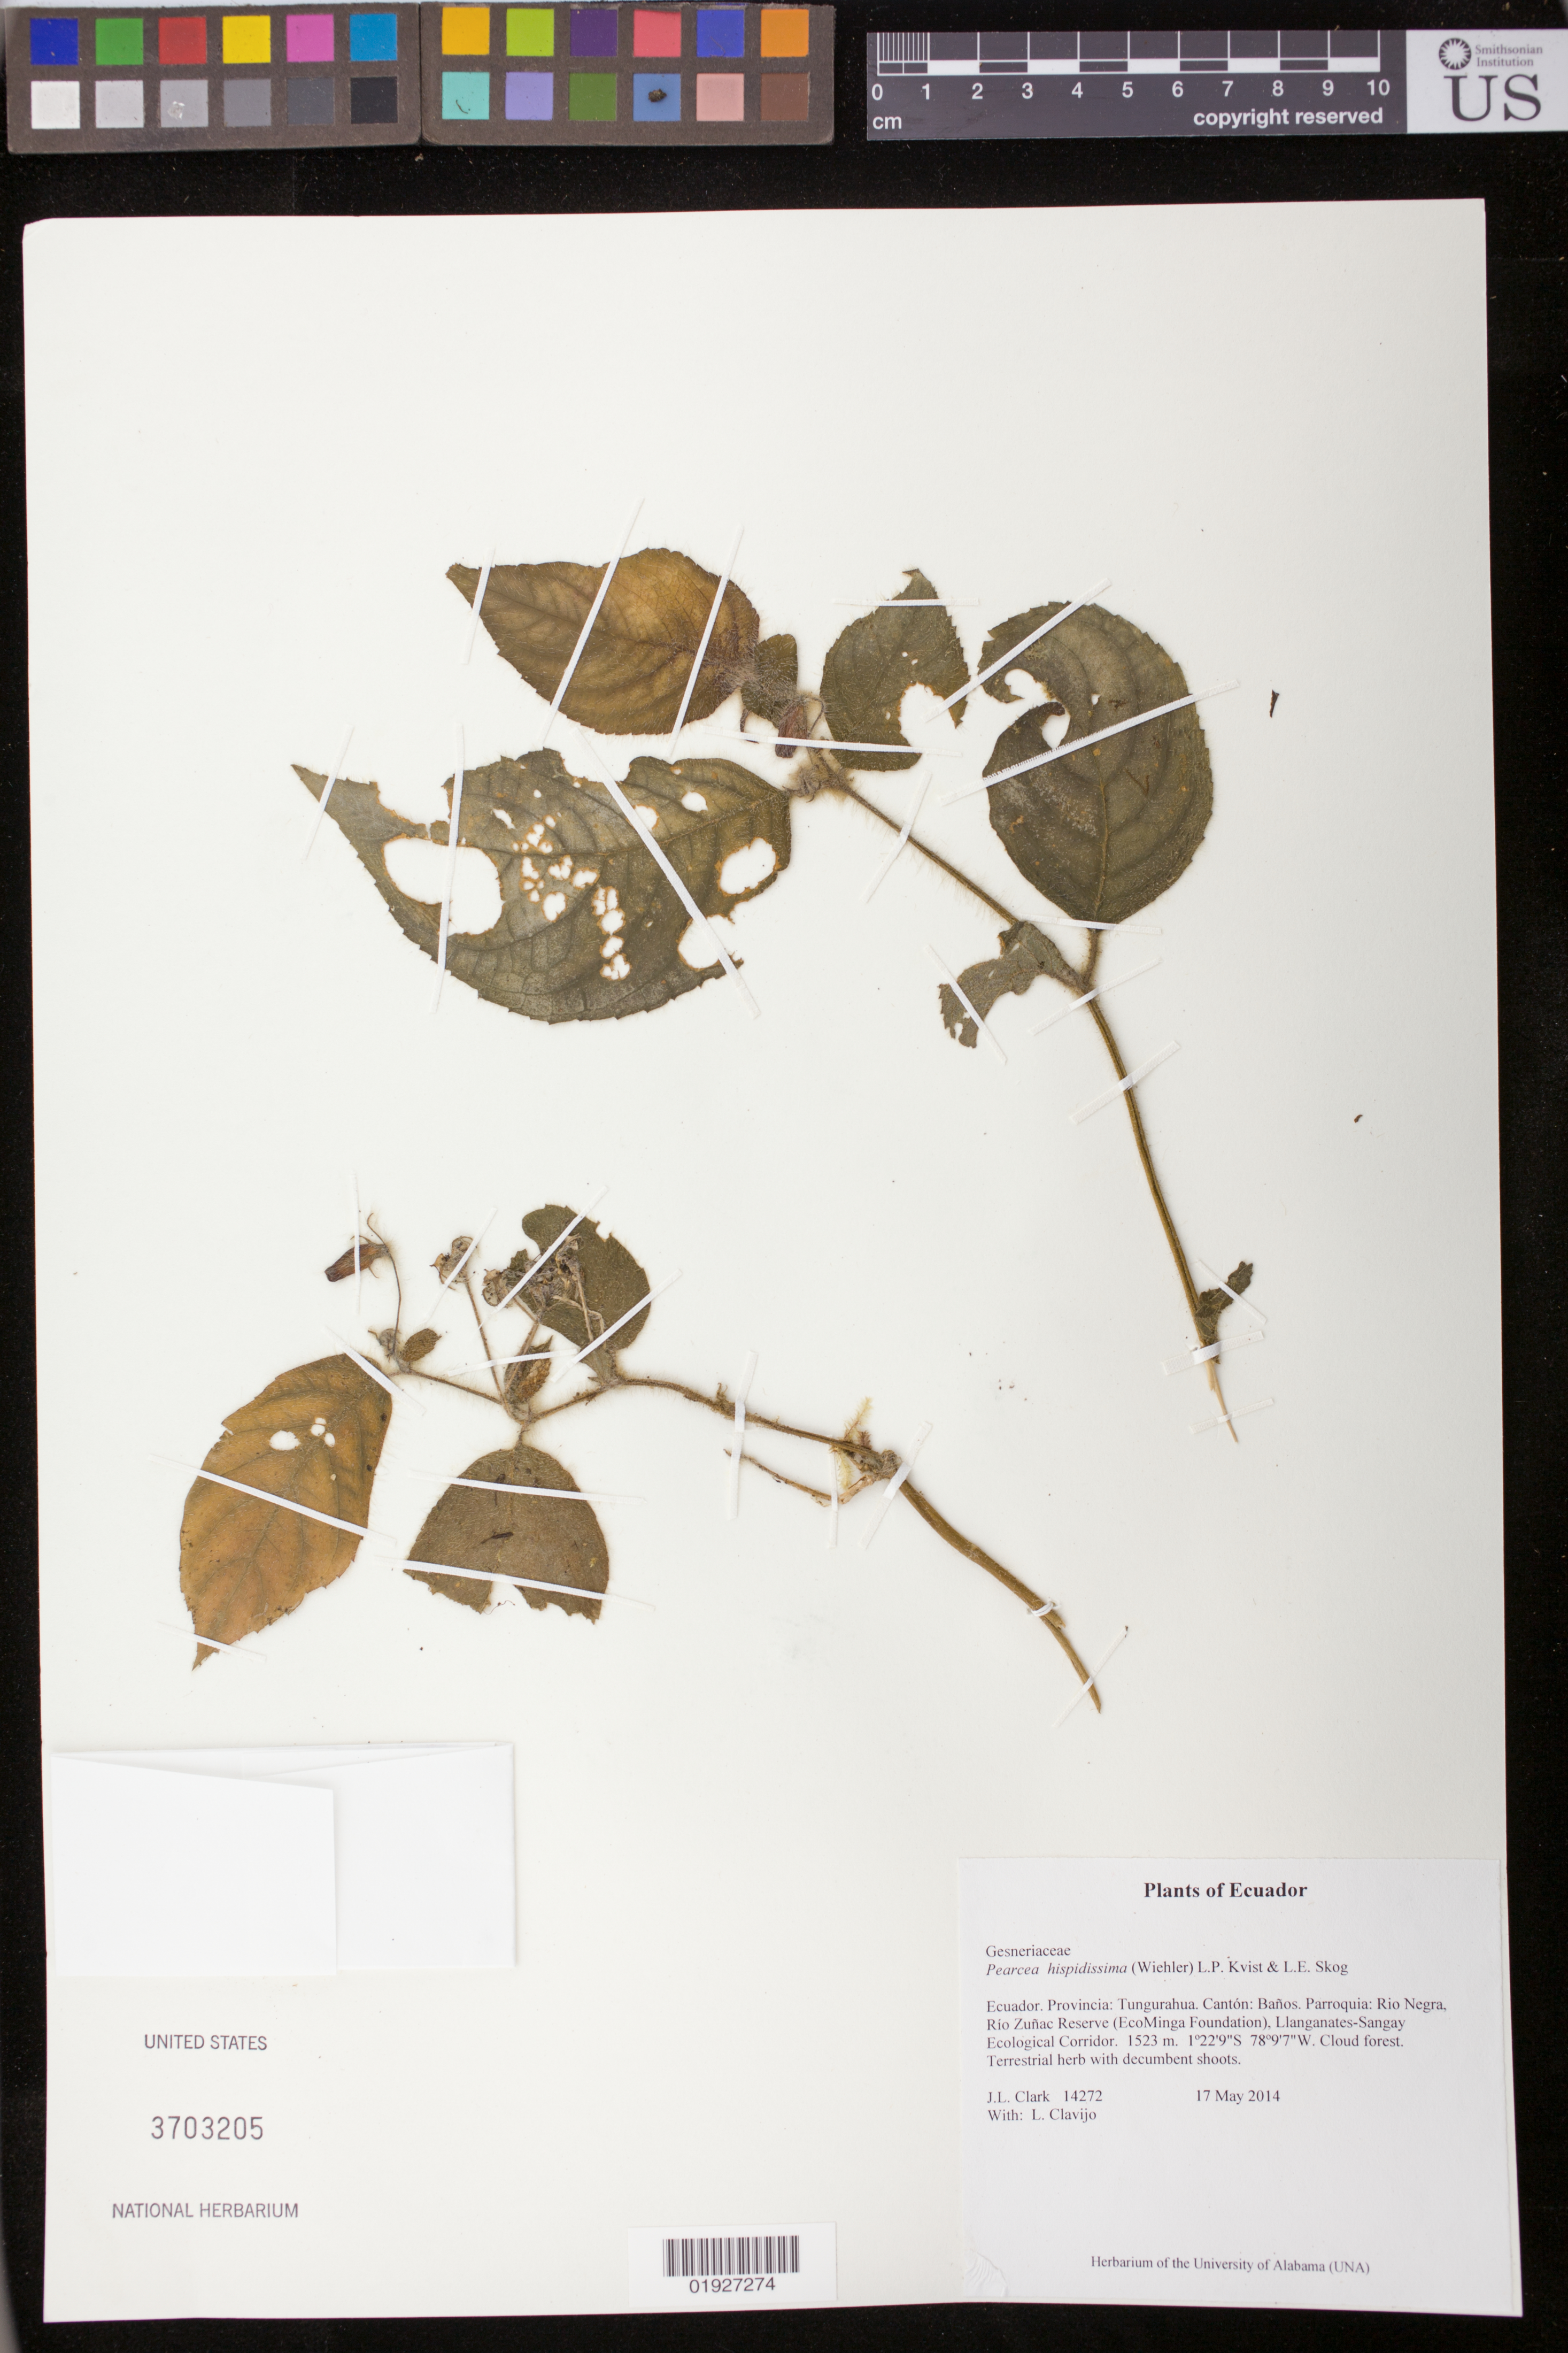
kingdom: Plantae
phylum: Tracheophyta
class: Magnoliopsida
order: Lamiales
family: Gesneriaceae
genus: Pearcea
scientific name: Pearcea hispidissima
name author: (Wiehler) L.P. Kvist & L.E. Skog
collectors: J. L. Clark & L. Clavijo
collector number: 14272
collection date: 2014-05-17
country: Ecuador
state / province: Tungurahua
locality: Canton: Banos. Parroquia: Rio Negra, Rio Zunac Reserve (EcoMinga Foundation). Llanganates-Sangay Ecological Corridor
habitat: Cloud forest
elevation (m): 1523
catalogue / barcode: US 3703205